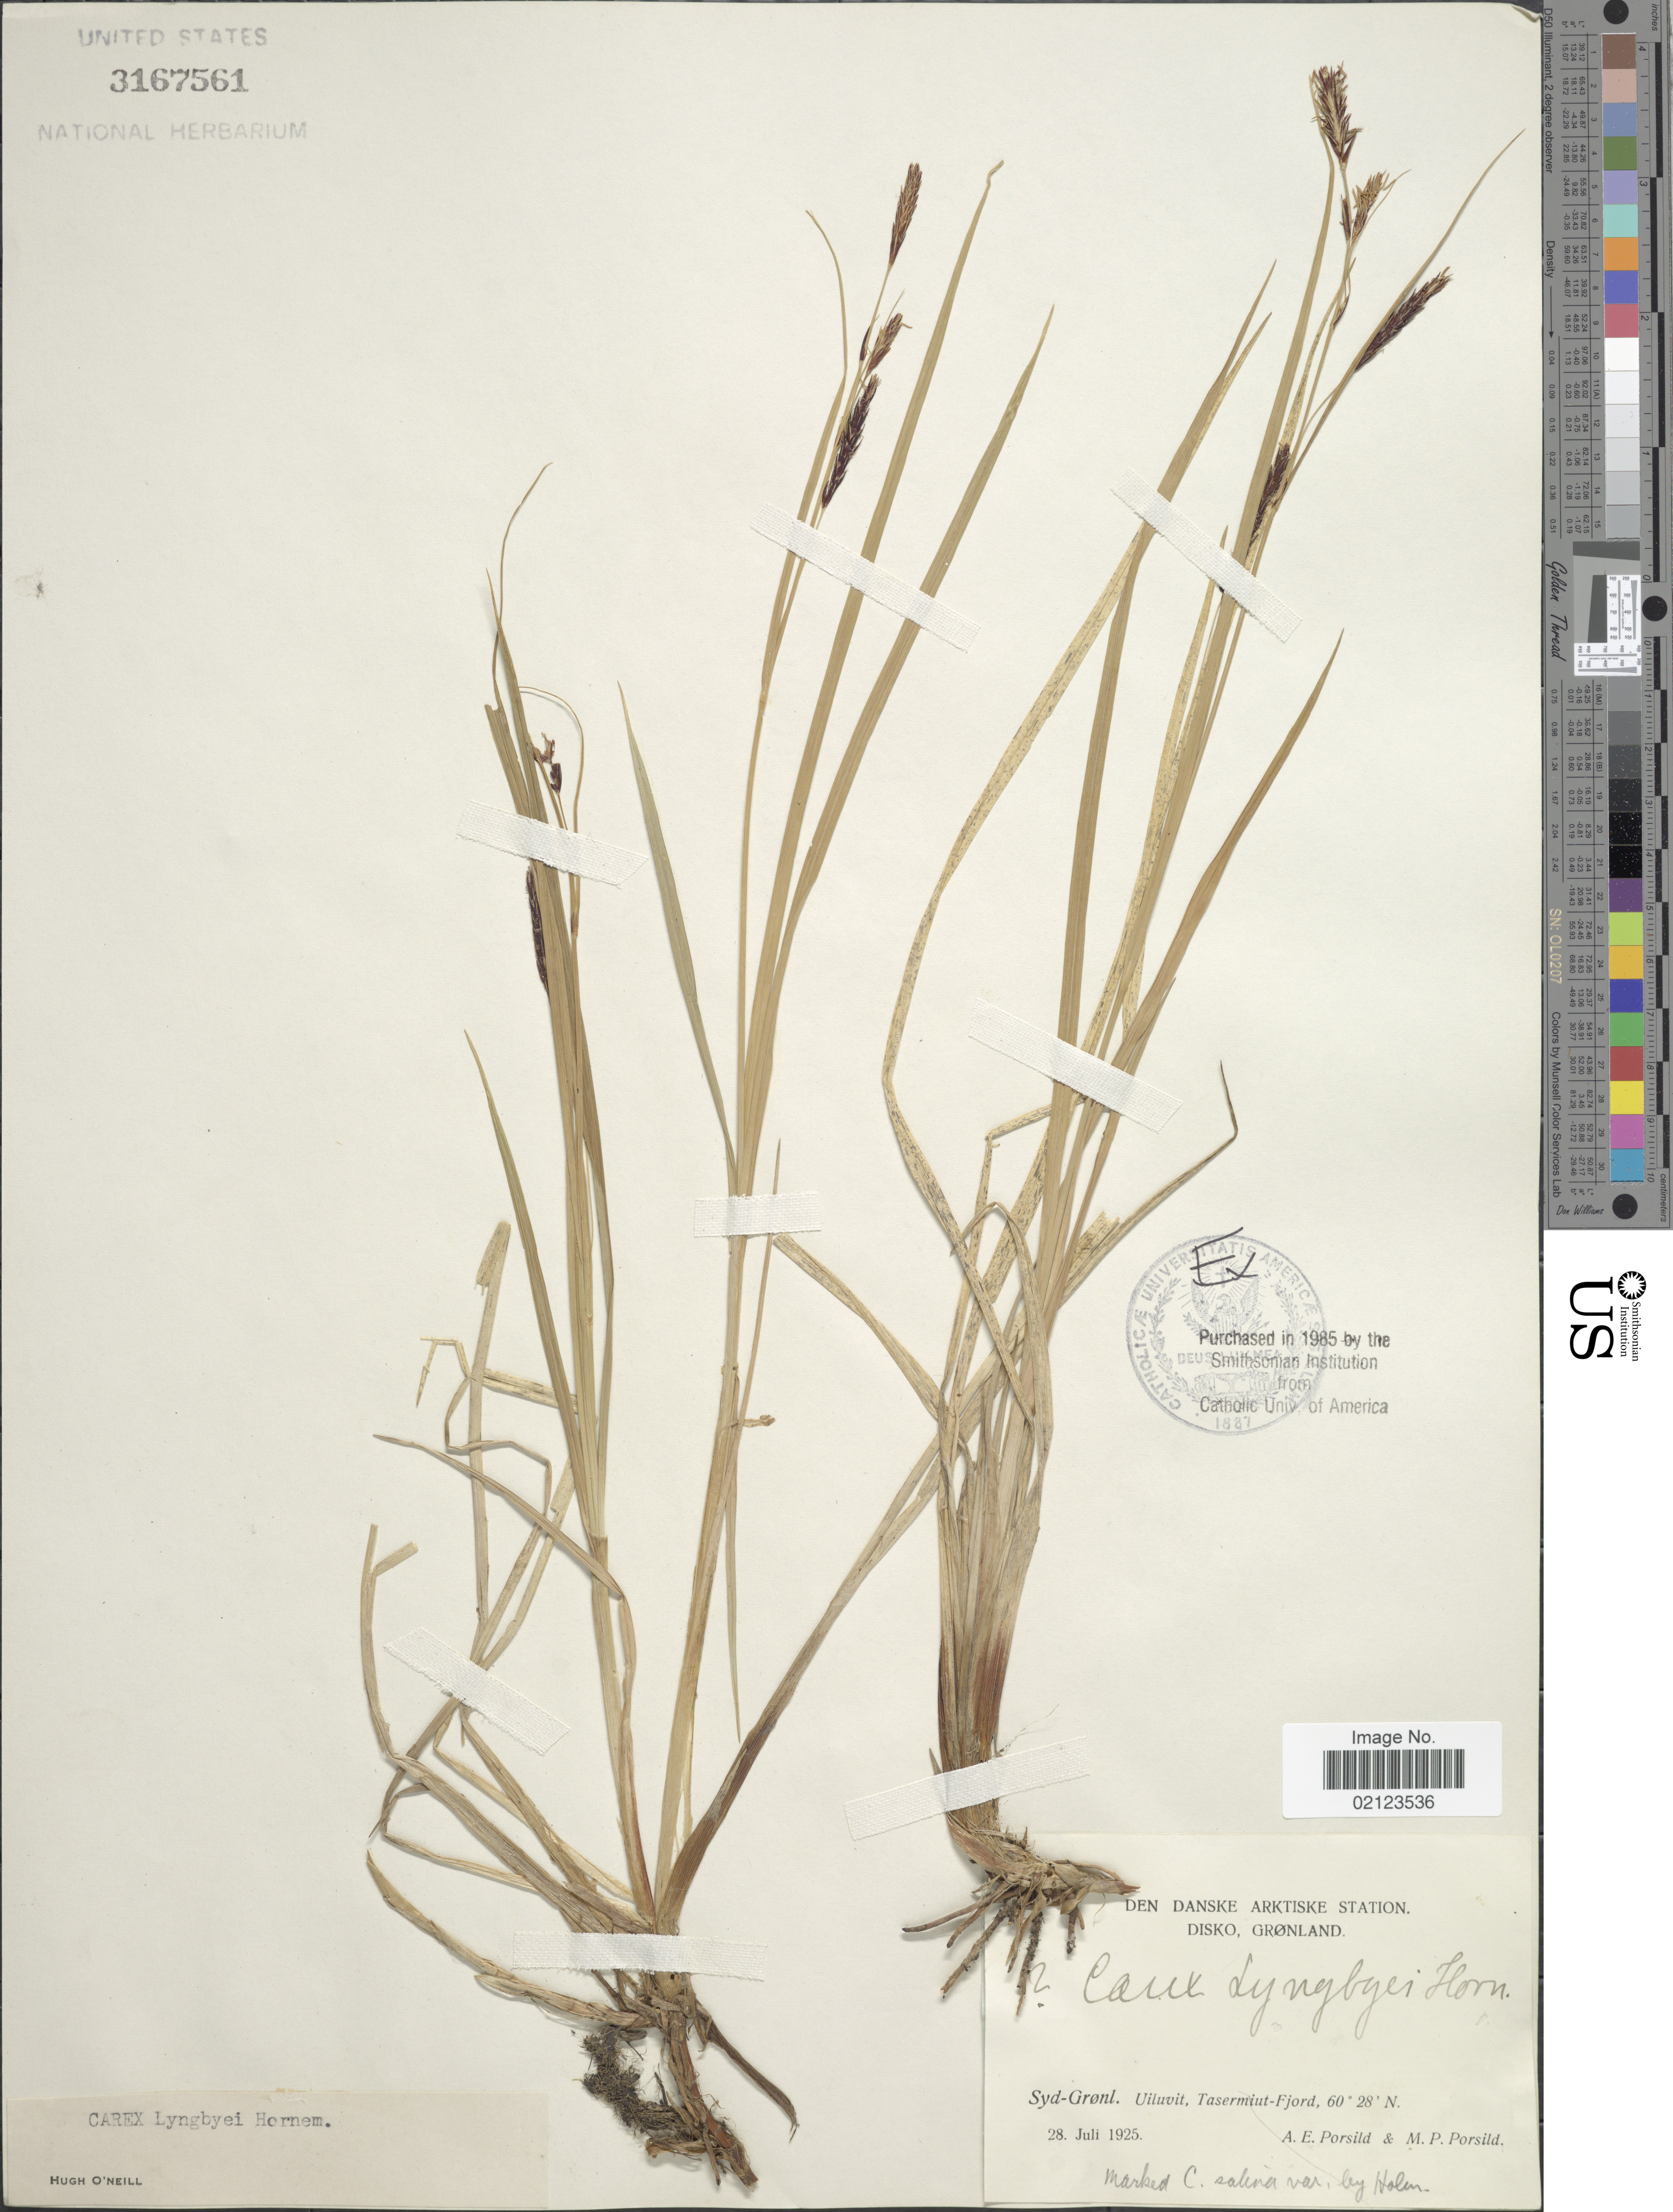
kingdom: Plantae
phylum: Tracheophyta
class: Liliopsida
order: Poales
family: Cyperaceae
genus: Carex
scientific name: Carex lyngbyei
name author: Hornem.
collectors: A. E. Porsild & M. P. Porsild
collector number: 2 ?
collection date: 1925-07-28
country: Greenland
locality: Den Danske Arktiske Station. Disko, Grønland. Syd-Grønl. Uiluvit, Tasermiut-Fjord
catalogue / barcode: US 3167561